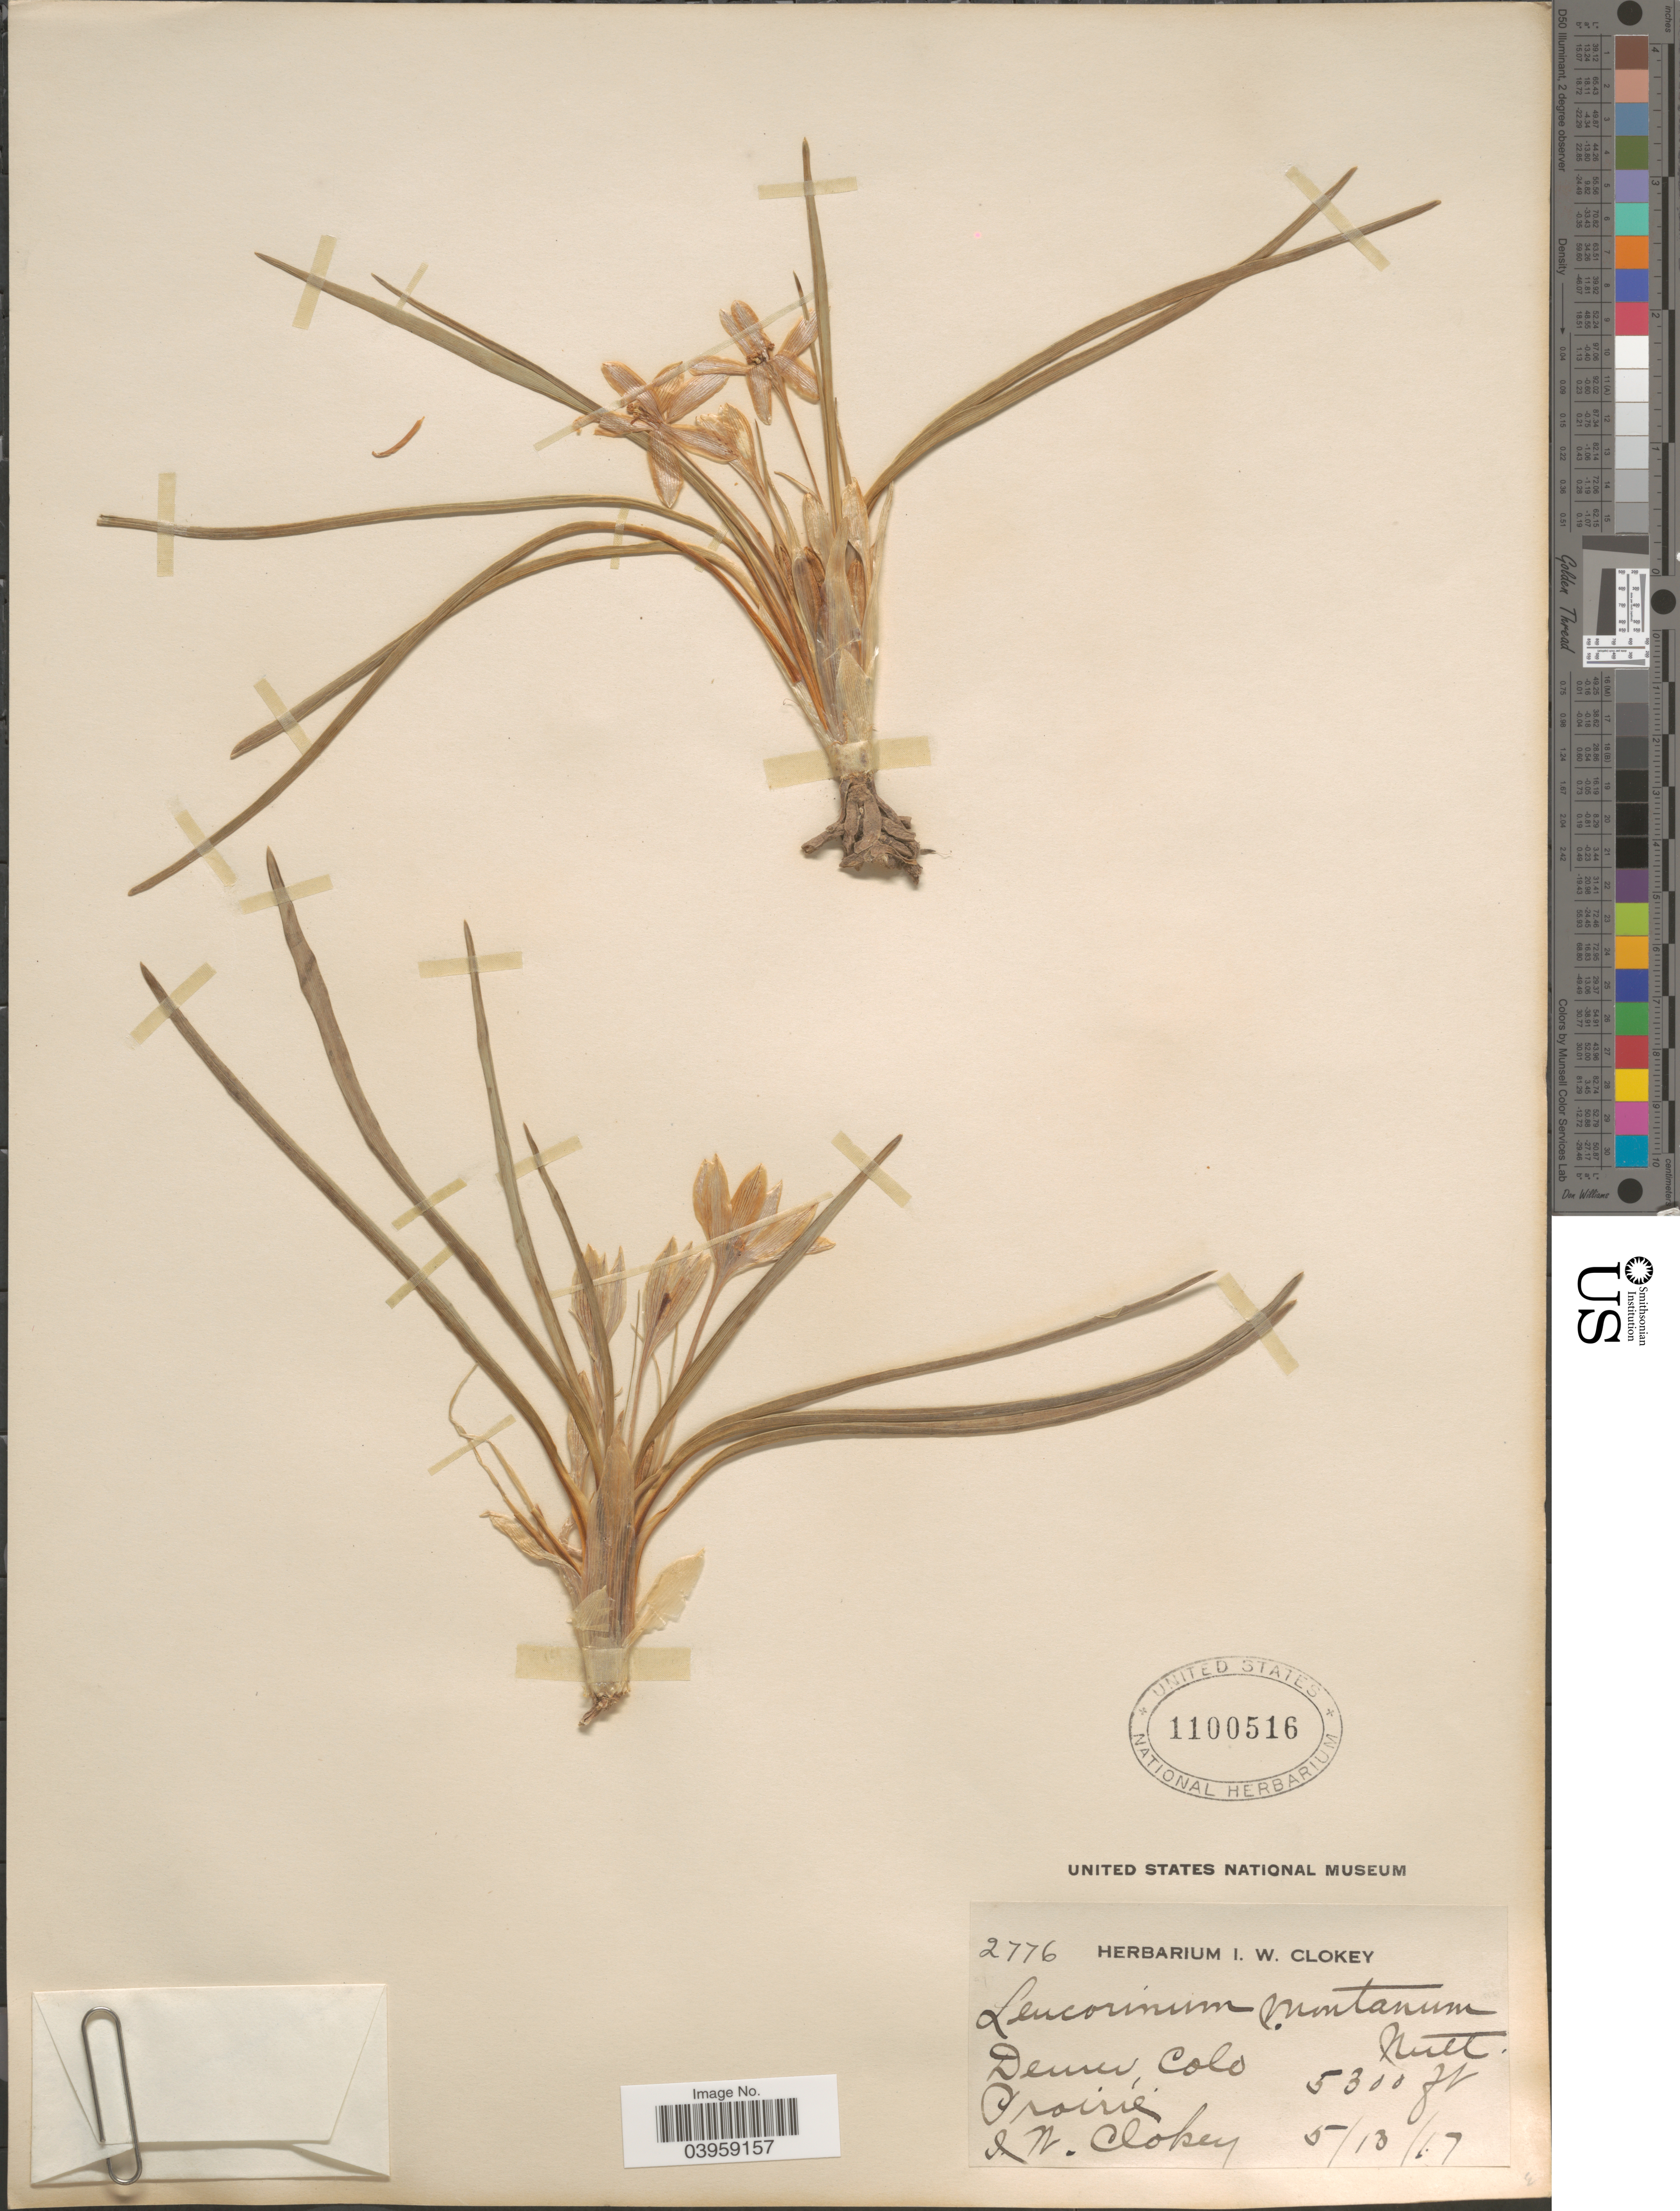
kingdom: Plantae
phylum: Tracheophyta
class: Liliopsida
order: Asparagales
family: Asparagaceae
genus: Leucocrinum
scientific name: Leucocrinum montanum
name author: Nutt.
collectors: I. W. Clokey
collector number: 2776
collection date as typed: Transcribed d/m/y: 13/5/17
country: United States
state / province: Colorado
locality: Denver.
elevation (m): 1615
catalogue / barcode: US 1100516